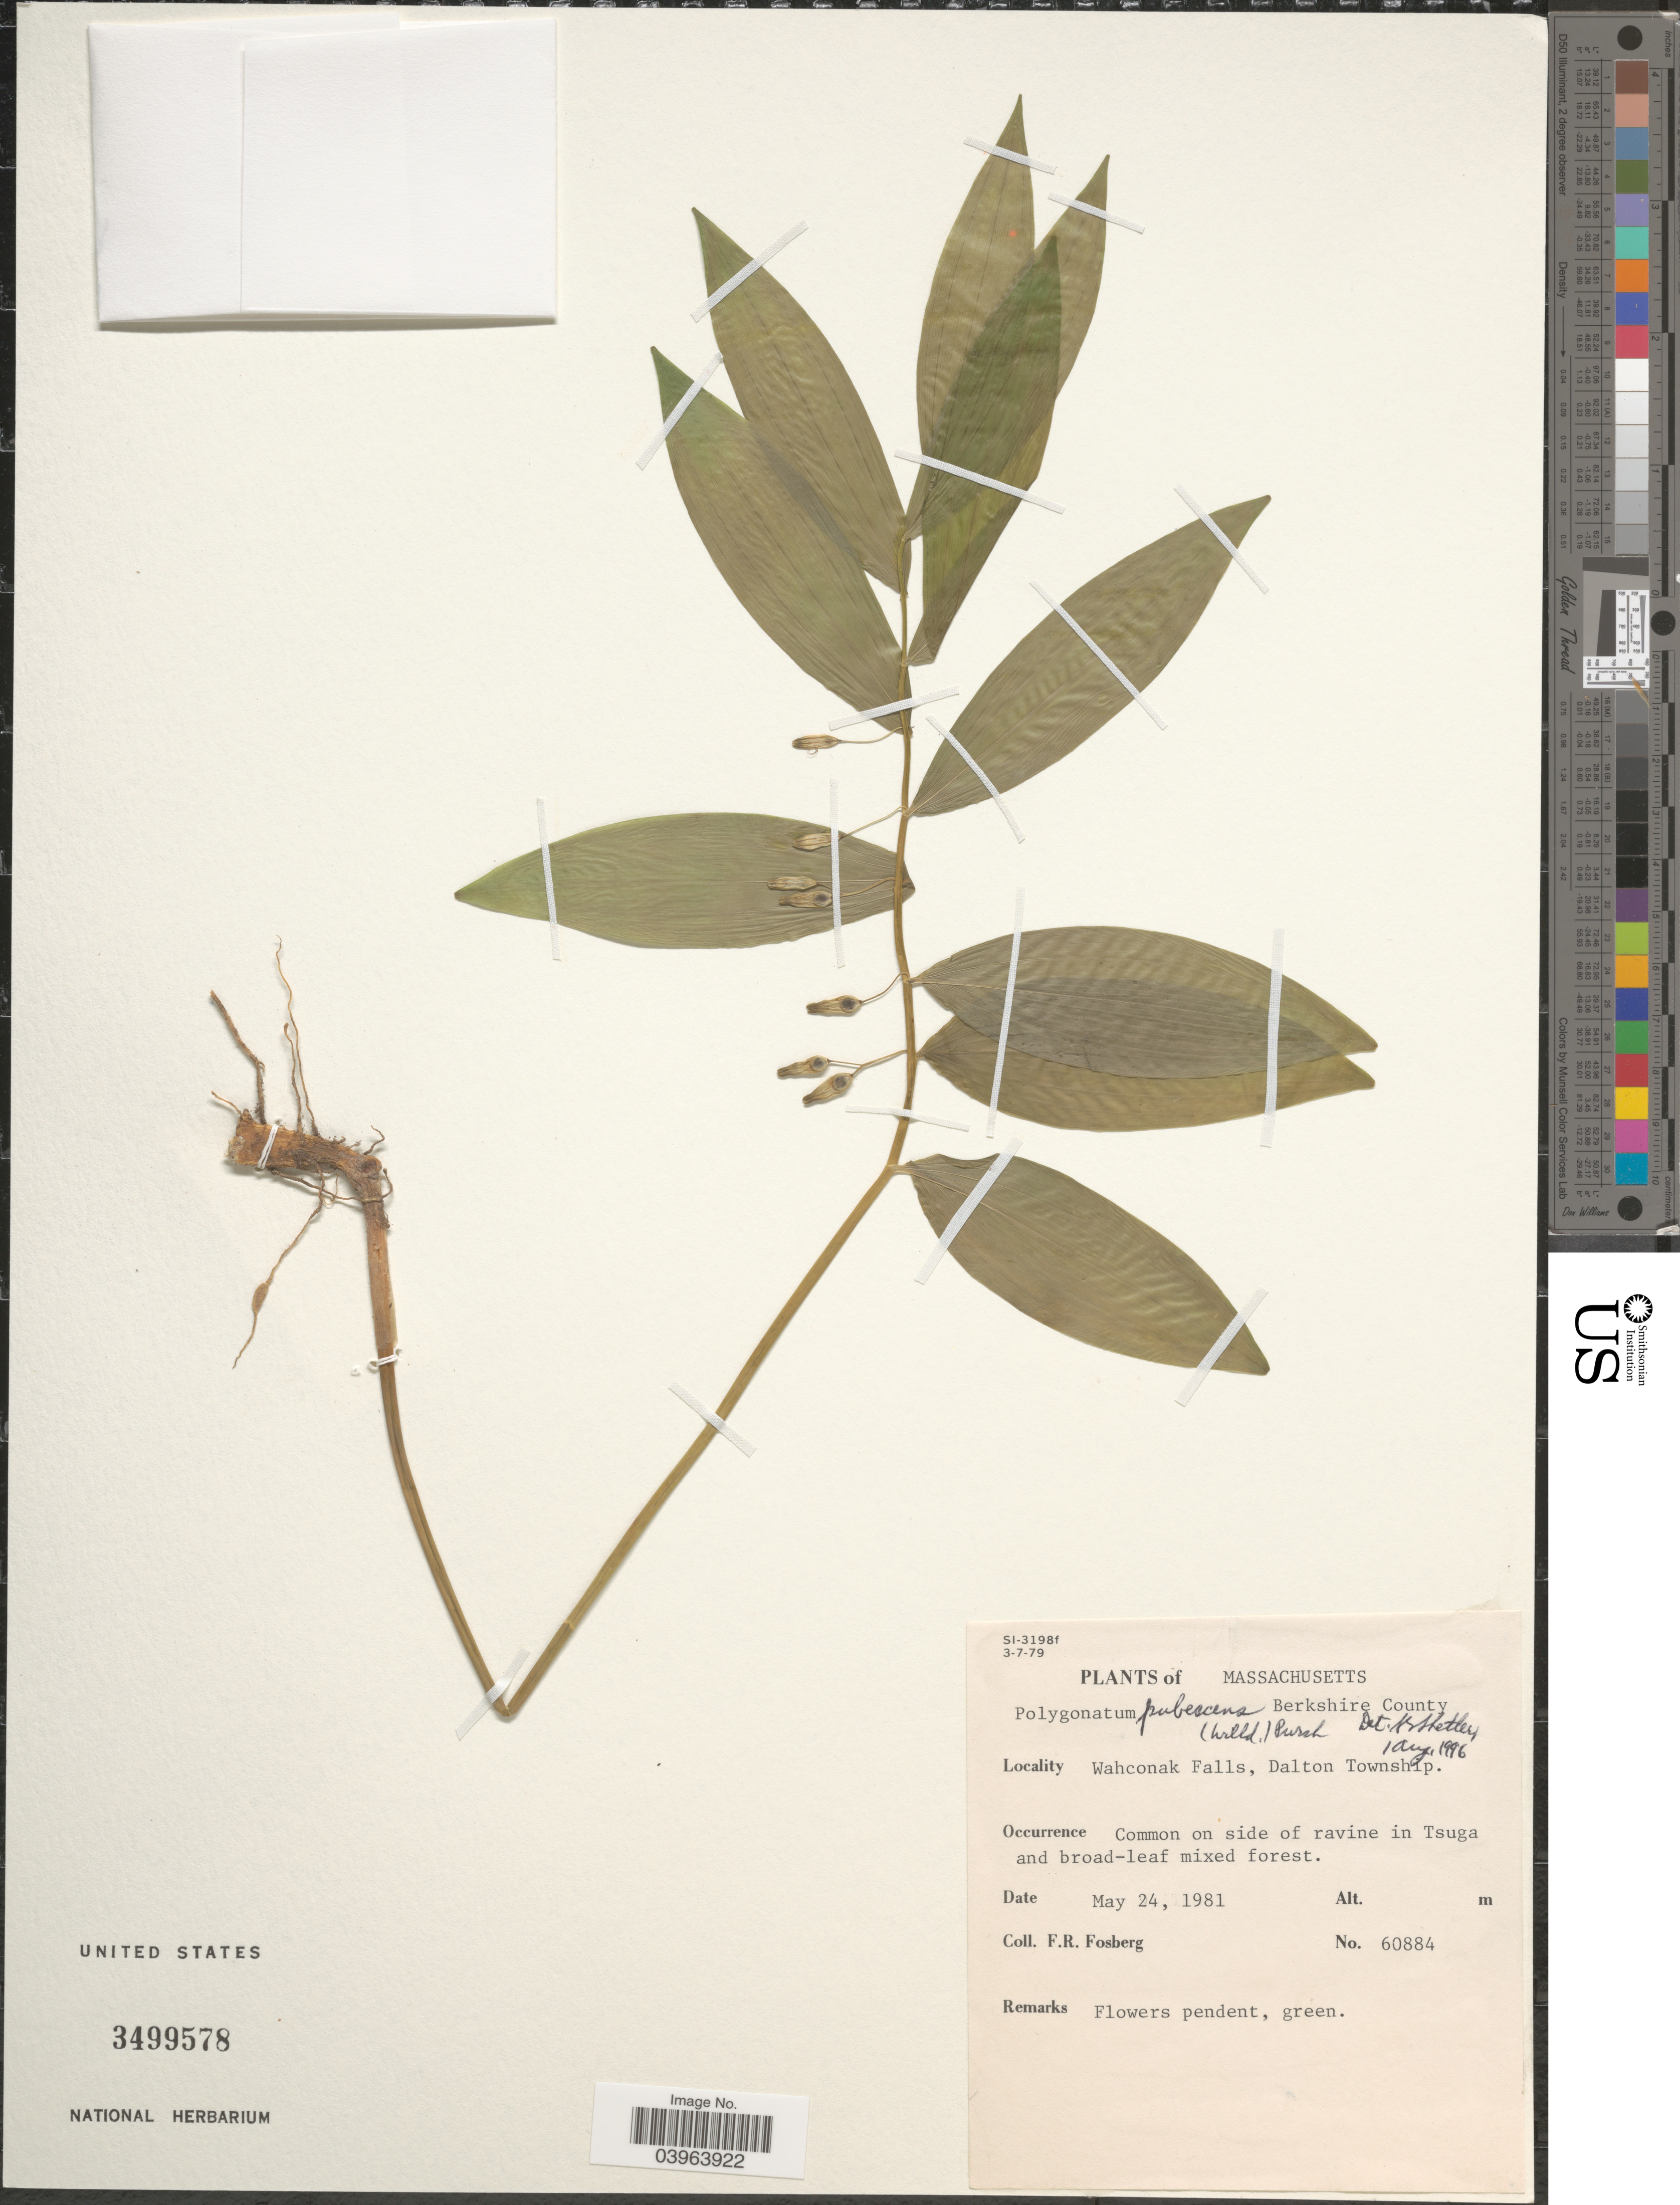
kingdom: Plantae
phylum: Tracheophyta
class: Liliopsida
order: Asparagales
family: Asparagaceae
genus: Polygonatum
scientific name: Polygonatum pubescens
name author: (Willd.) Pursh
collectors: F. R. Fosberg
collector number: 60884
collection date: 1981-05-24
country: United States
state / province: Massachusetts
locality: Berkshire County. Wahconak Falls, Dalton Township. Common on side of ravine in Tsuga and broad-leaf mixed forest.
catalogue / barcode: US 3499578